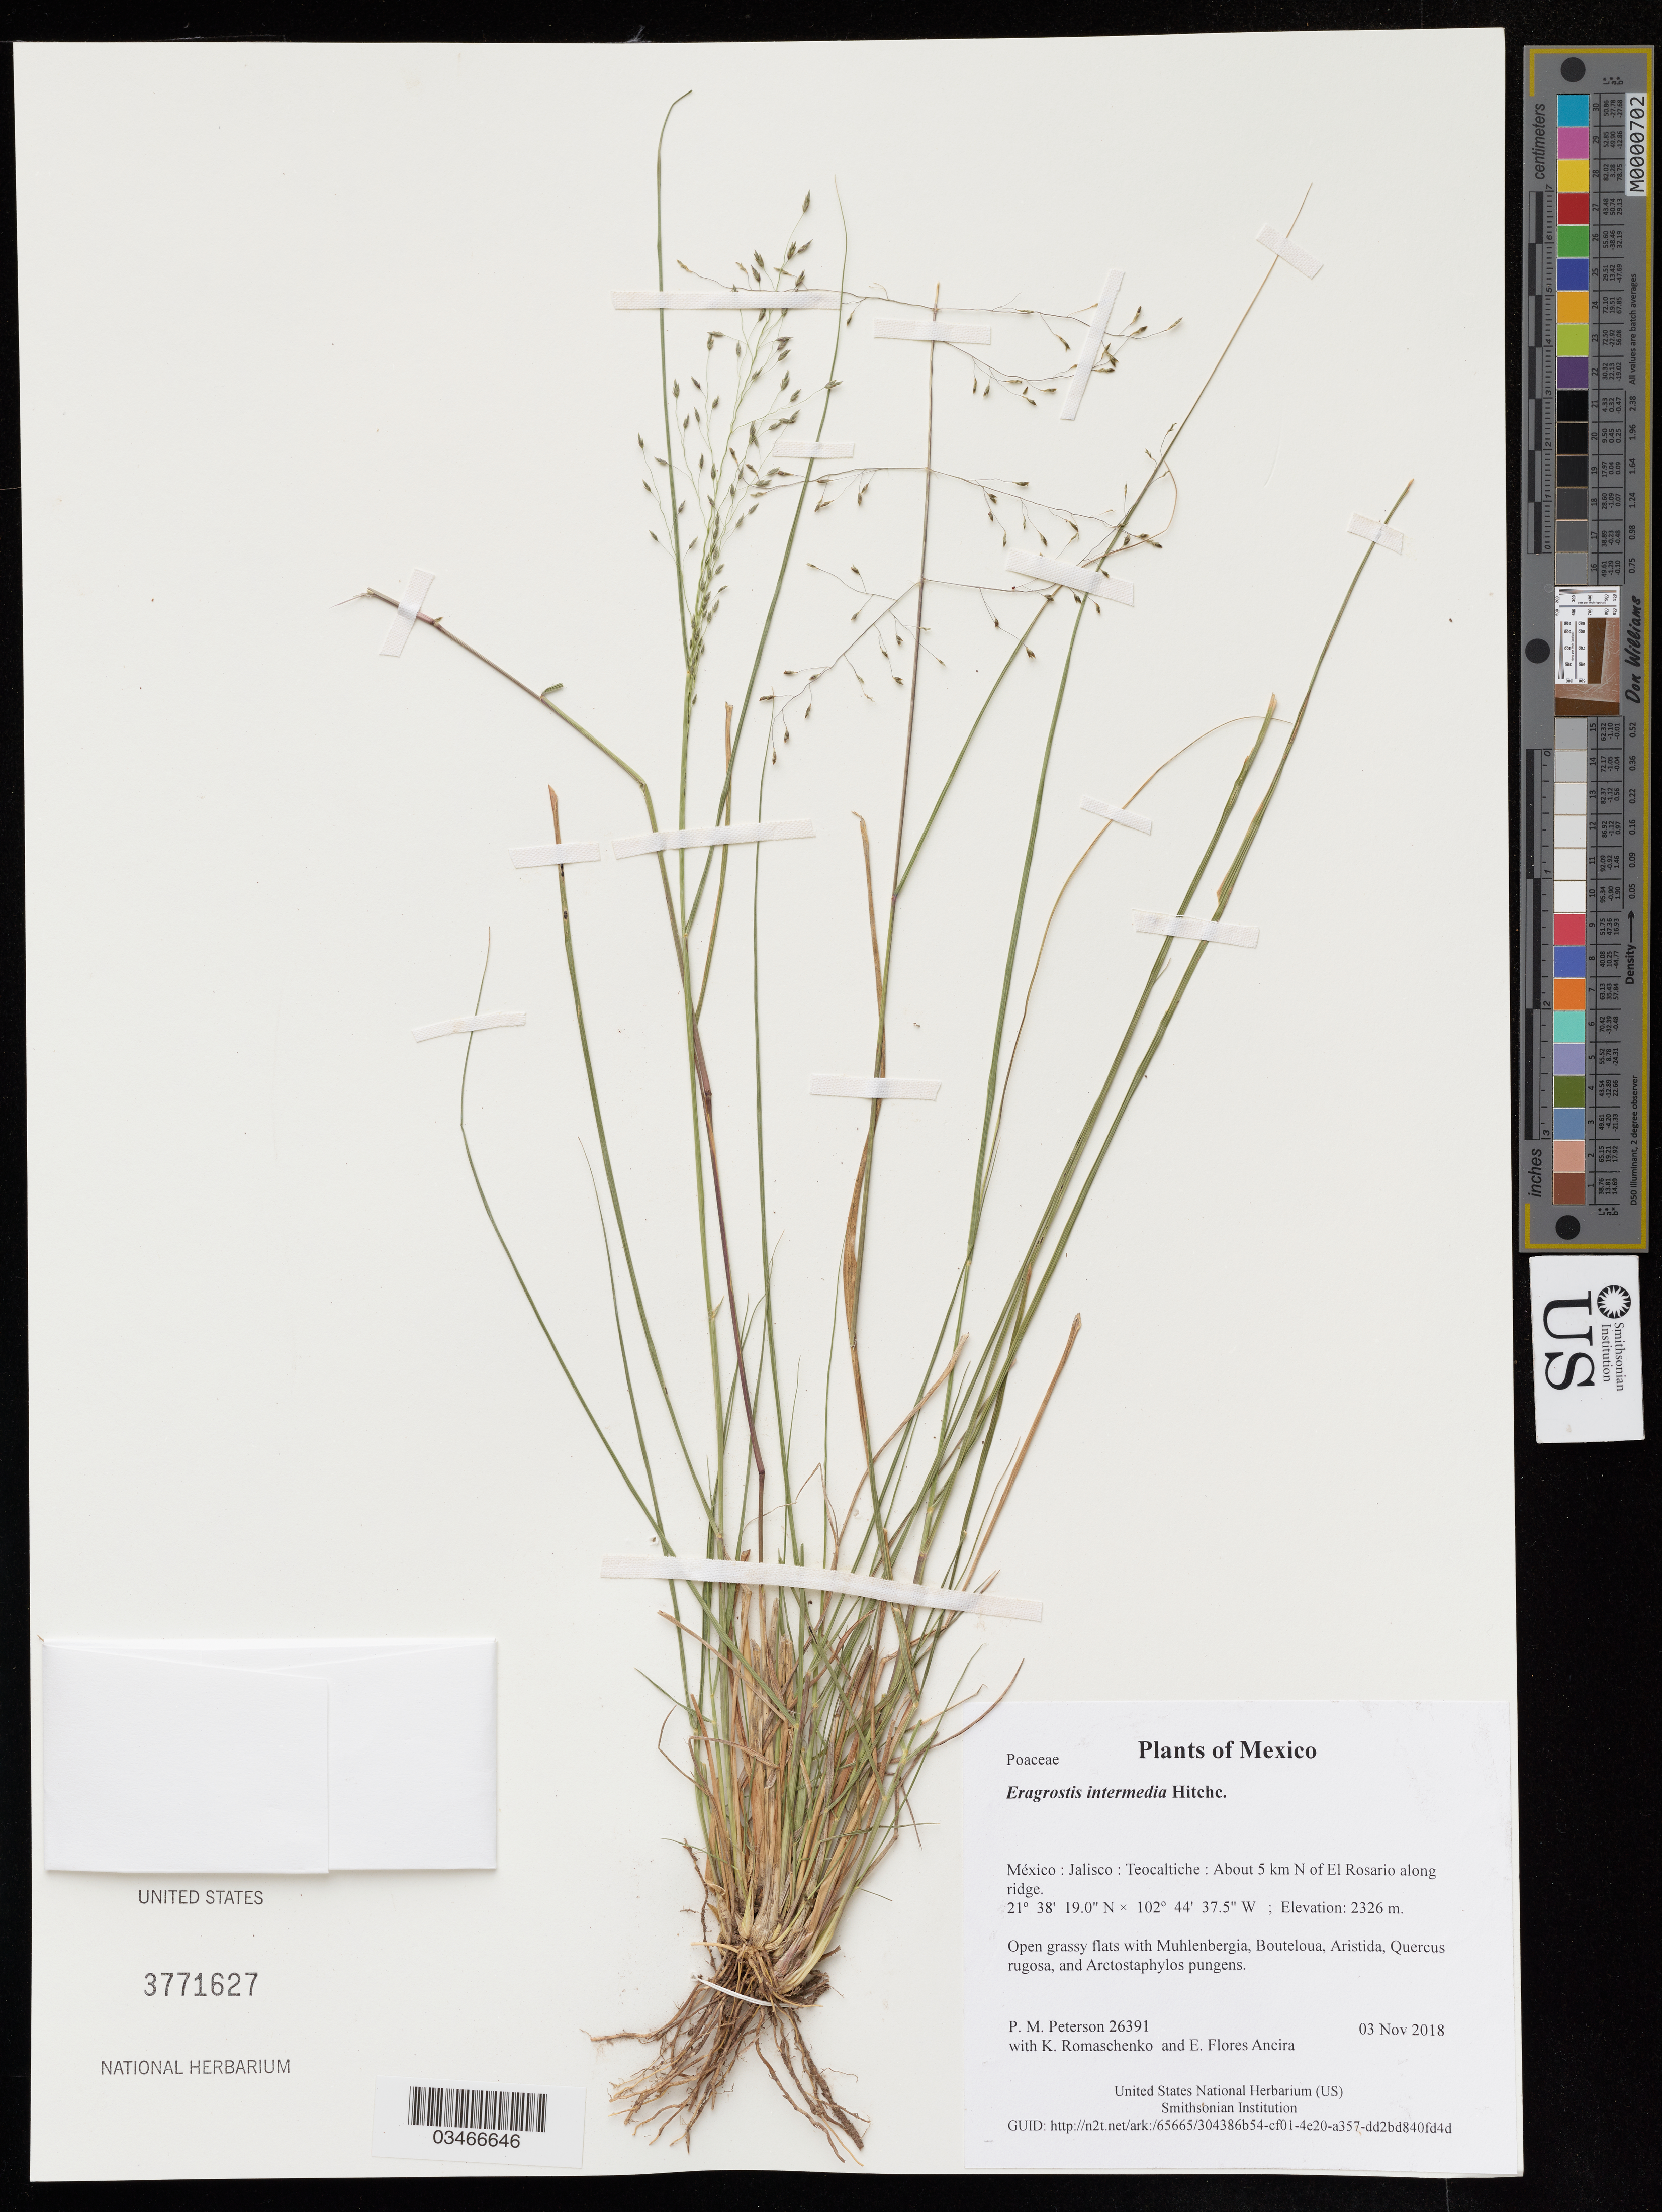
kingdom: Plantae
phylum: Tracheophyta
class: Liliopsida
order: Poales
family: Poaceae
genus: Eragrostis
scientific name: Eragrostis intermedia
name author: Hitchc.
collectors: P. M. Peterson, K. Romaschenko & E. Flores Ancira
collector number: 26391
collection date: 2018-11-03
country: México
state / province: Jalisco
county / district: Teocaltiche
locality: About 5 km N of El Rosario along ridge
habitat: Open grassy flats with Muhlenbergia, Bouteloua, Aristida, Quercus rugosa, and Arctostaphylos pungens.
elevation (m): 2326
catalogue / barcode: US 3771627